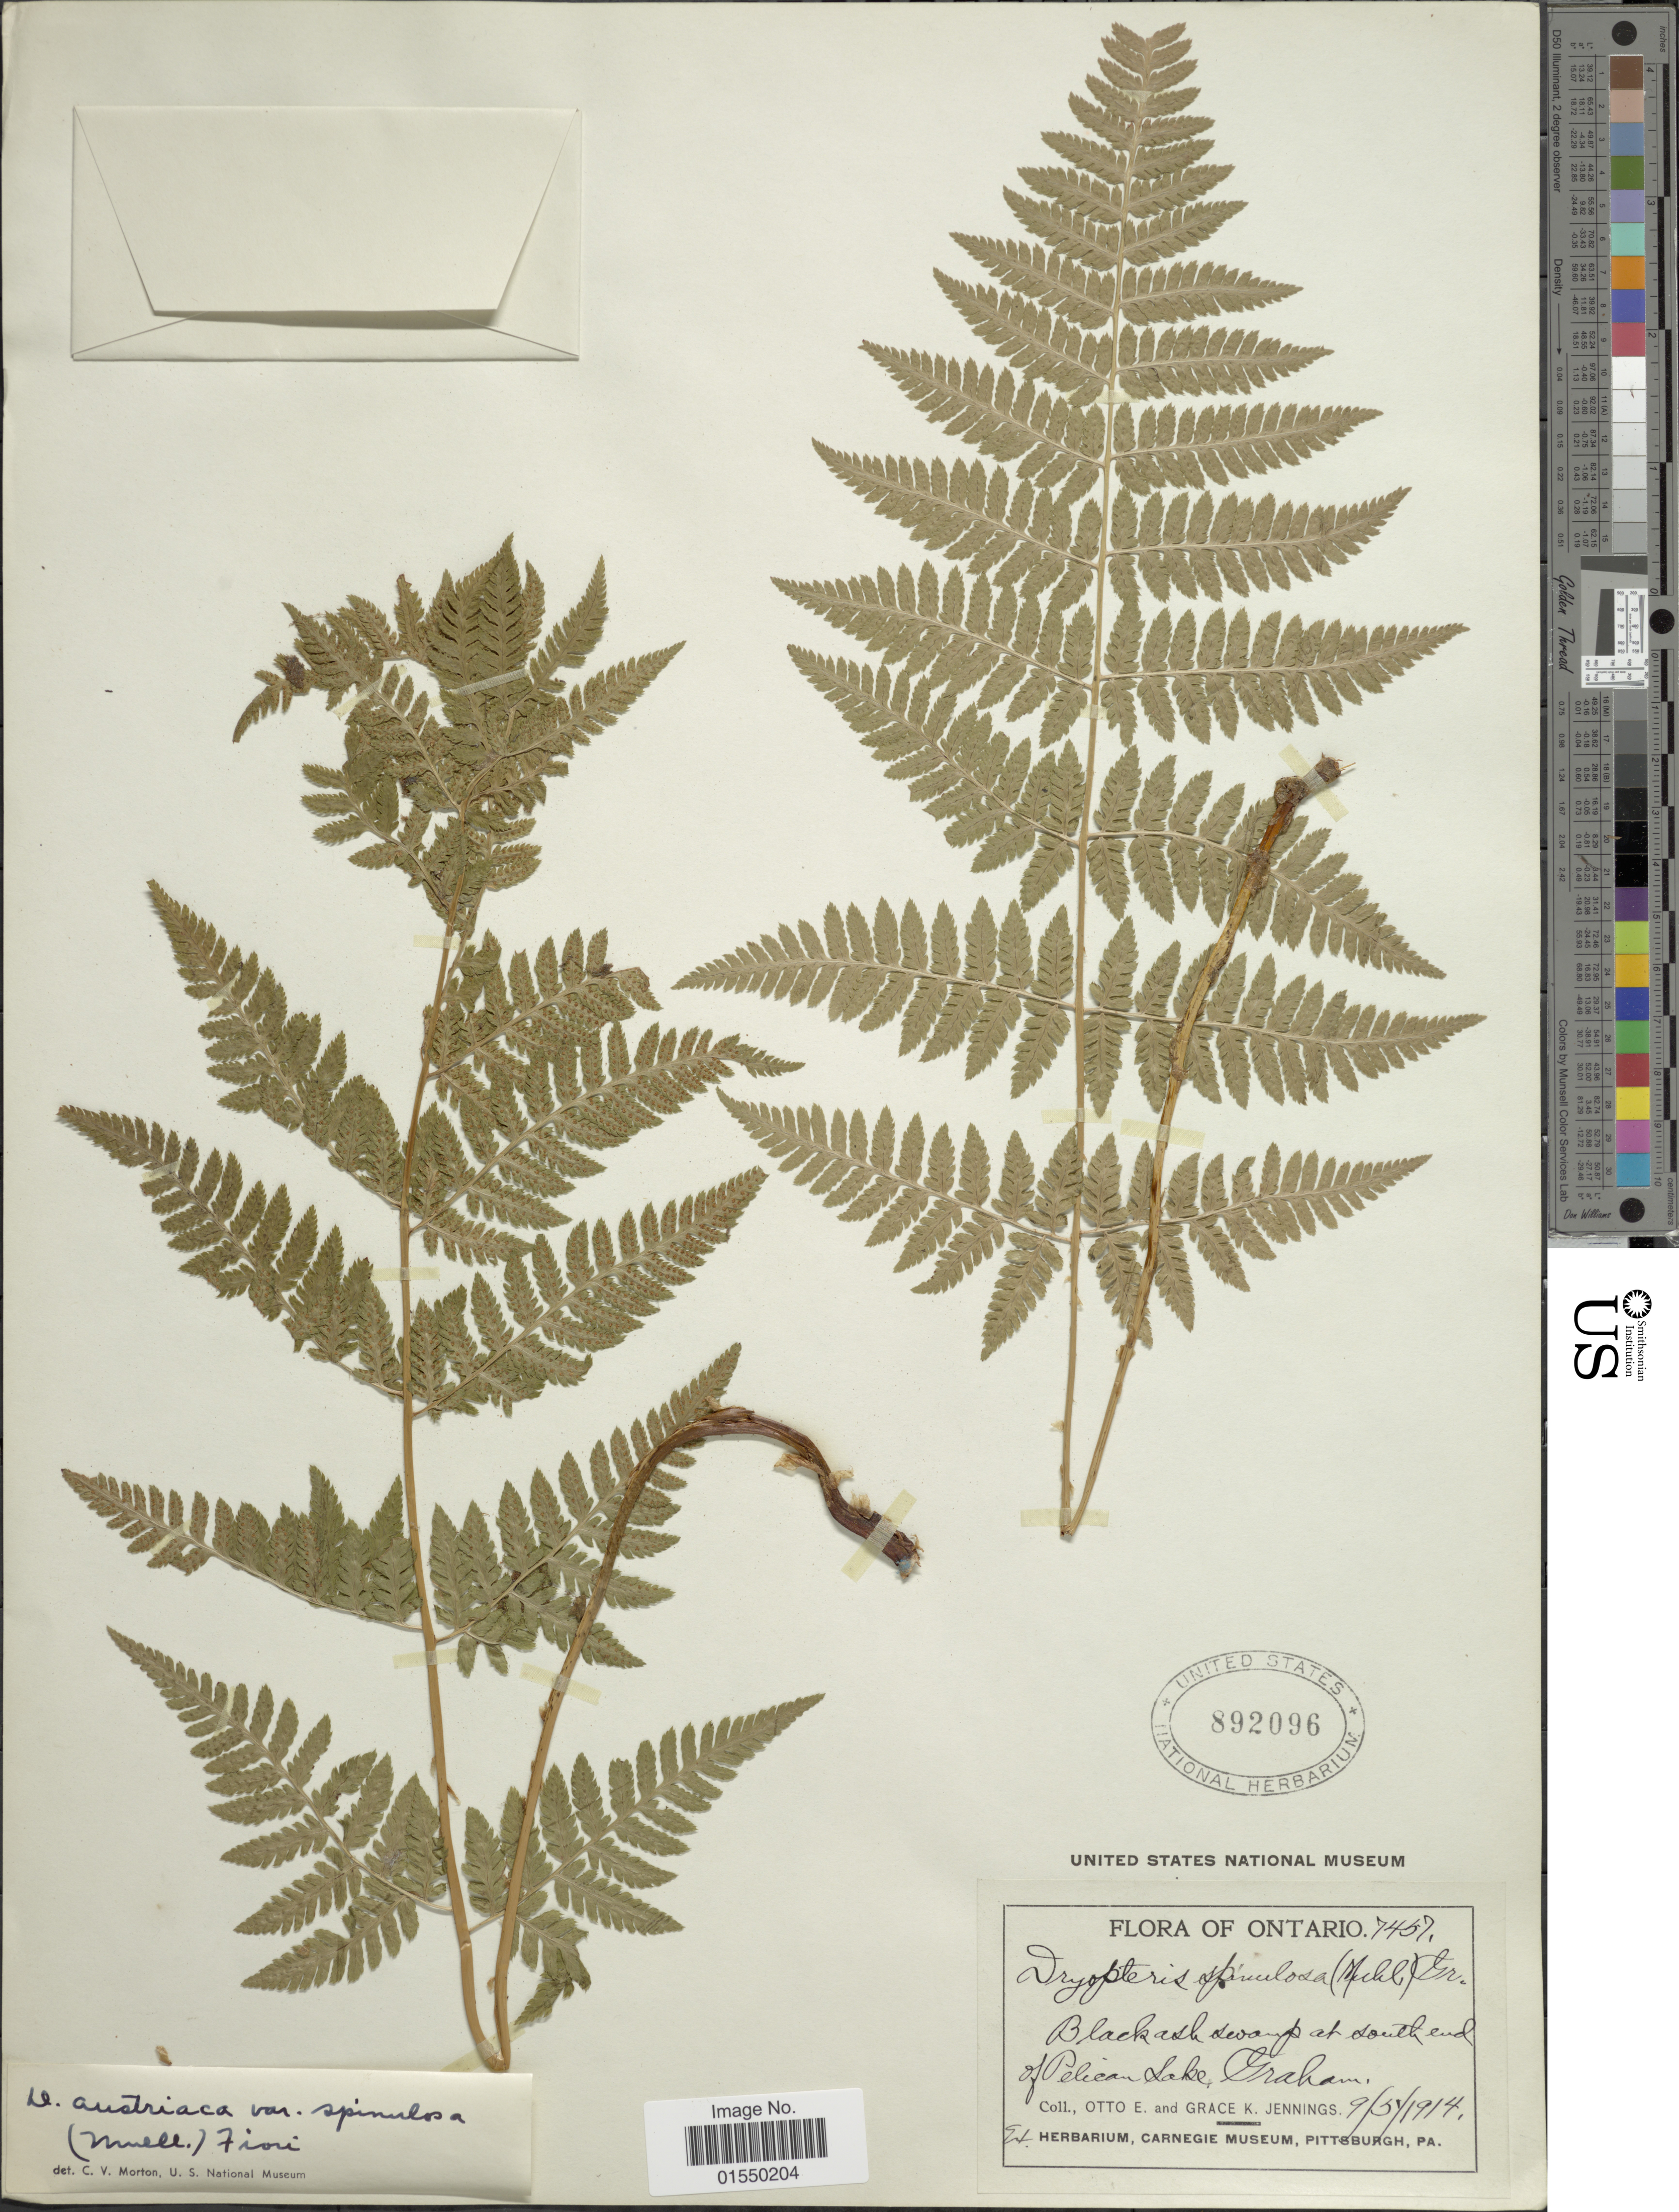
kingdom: Plantae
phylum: Tracheophyta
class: Polypodiopsida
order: Polypodiales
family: Dryopteridaceae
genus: Dryopteris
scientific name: Dryopteris carthusiana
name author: (Villars) H.P. Fuchs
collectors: O. E. Jennings & G. K. Jennings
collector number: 7457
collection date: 1914-09-05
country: Canada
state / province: Ontario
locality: Black ash swamp at south end of Pelican Lake, Graham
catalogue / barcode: US 892096